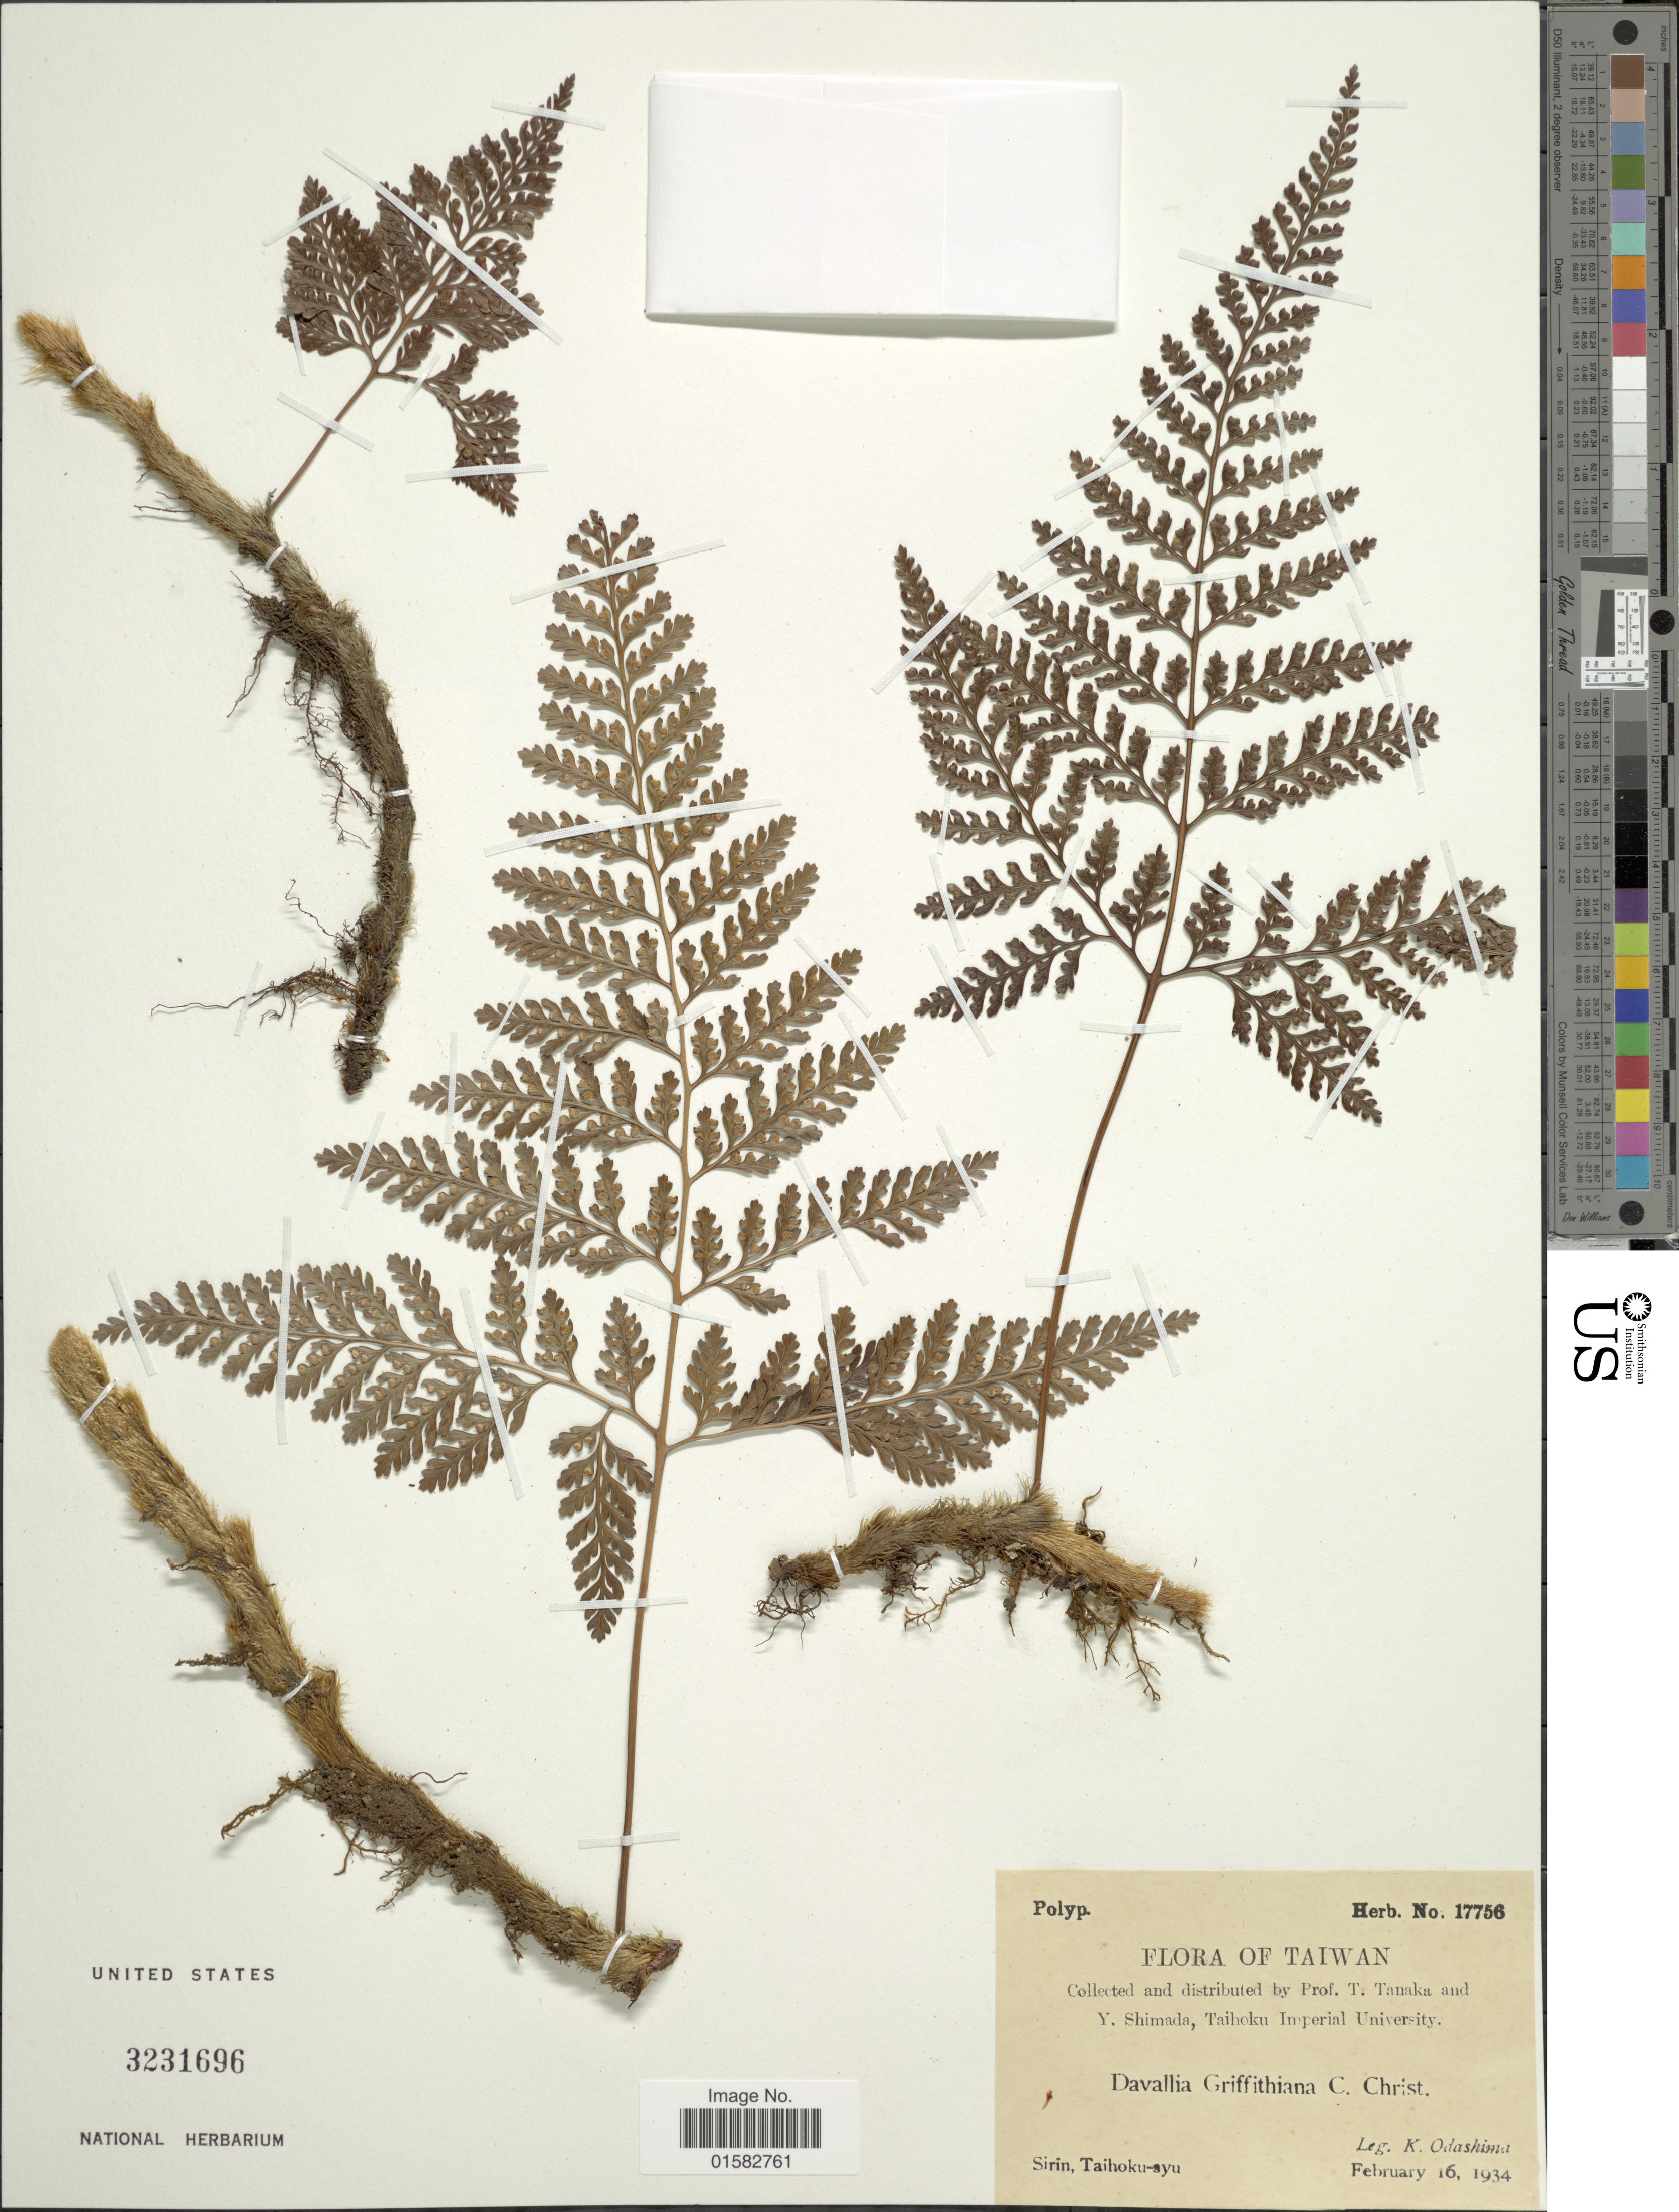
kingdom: Plantae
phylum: Tracheophyta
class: Polypodiopsida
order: Polypodiales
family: Davalliaceae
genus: Davallia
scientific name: Davallia griffithiana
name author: Hook.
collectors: K. Odashima, T. Tanaka & Y. Shimada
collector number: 17756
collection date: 1934-02-16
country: Taiwan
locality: Taiwan, Sirin, Taihoku-syu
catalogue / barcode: US 3231696